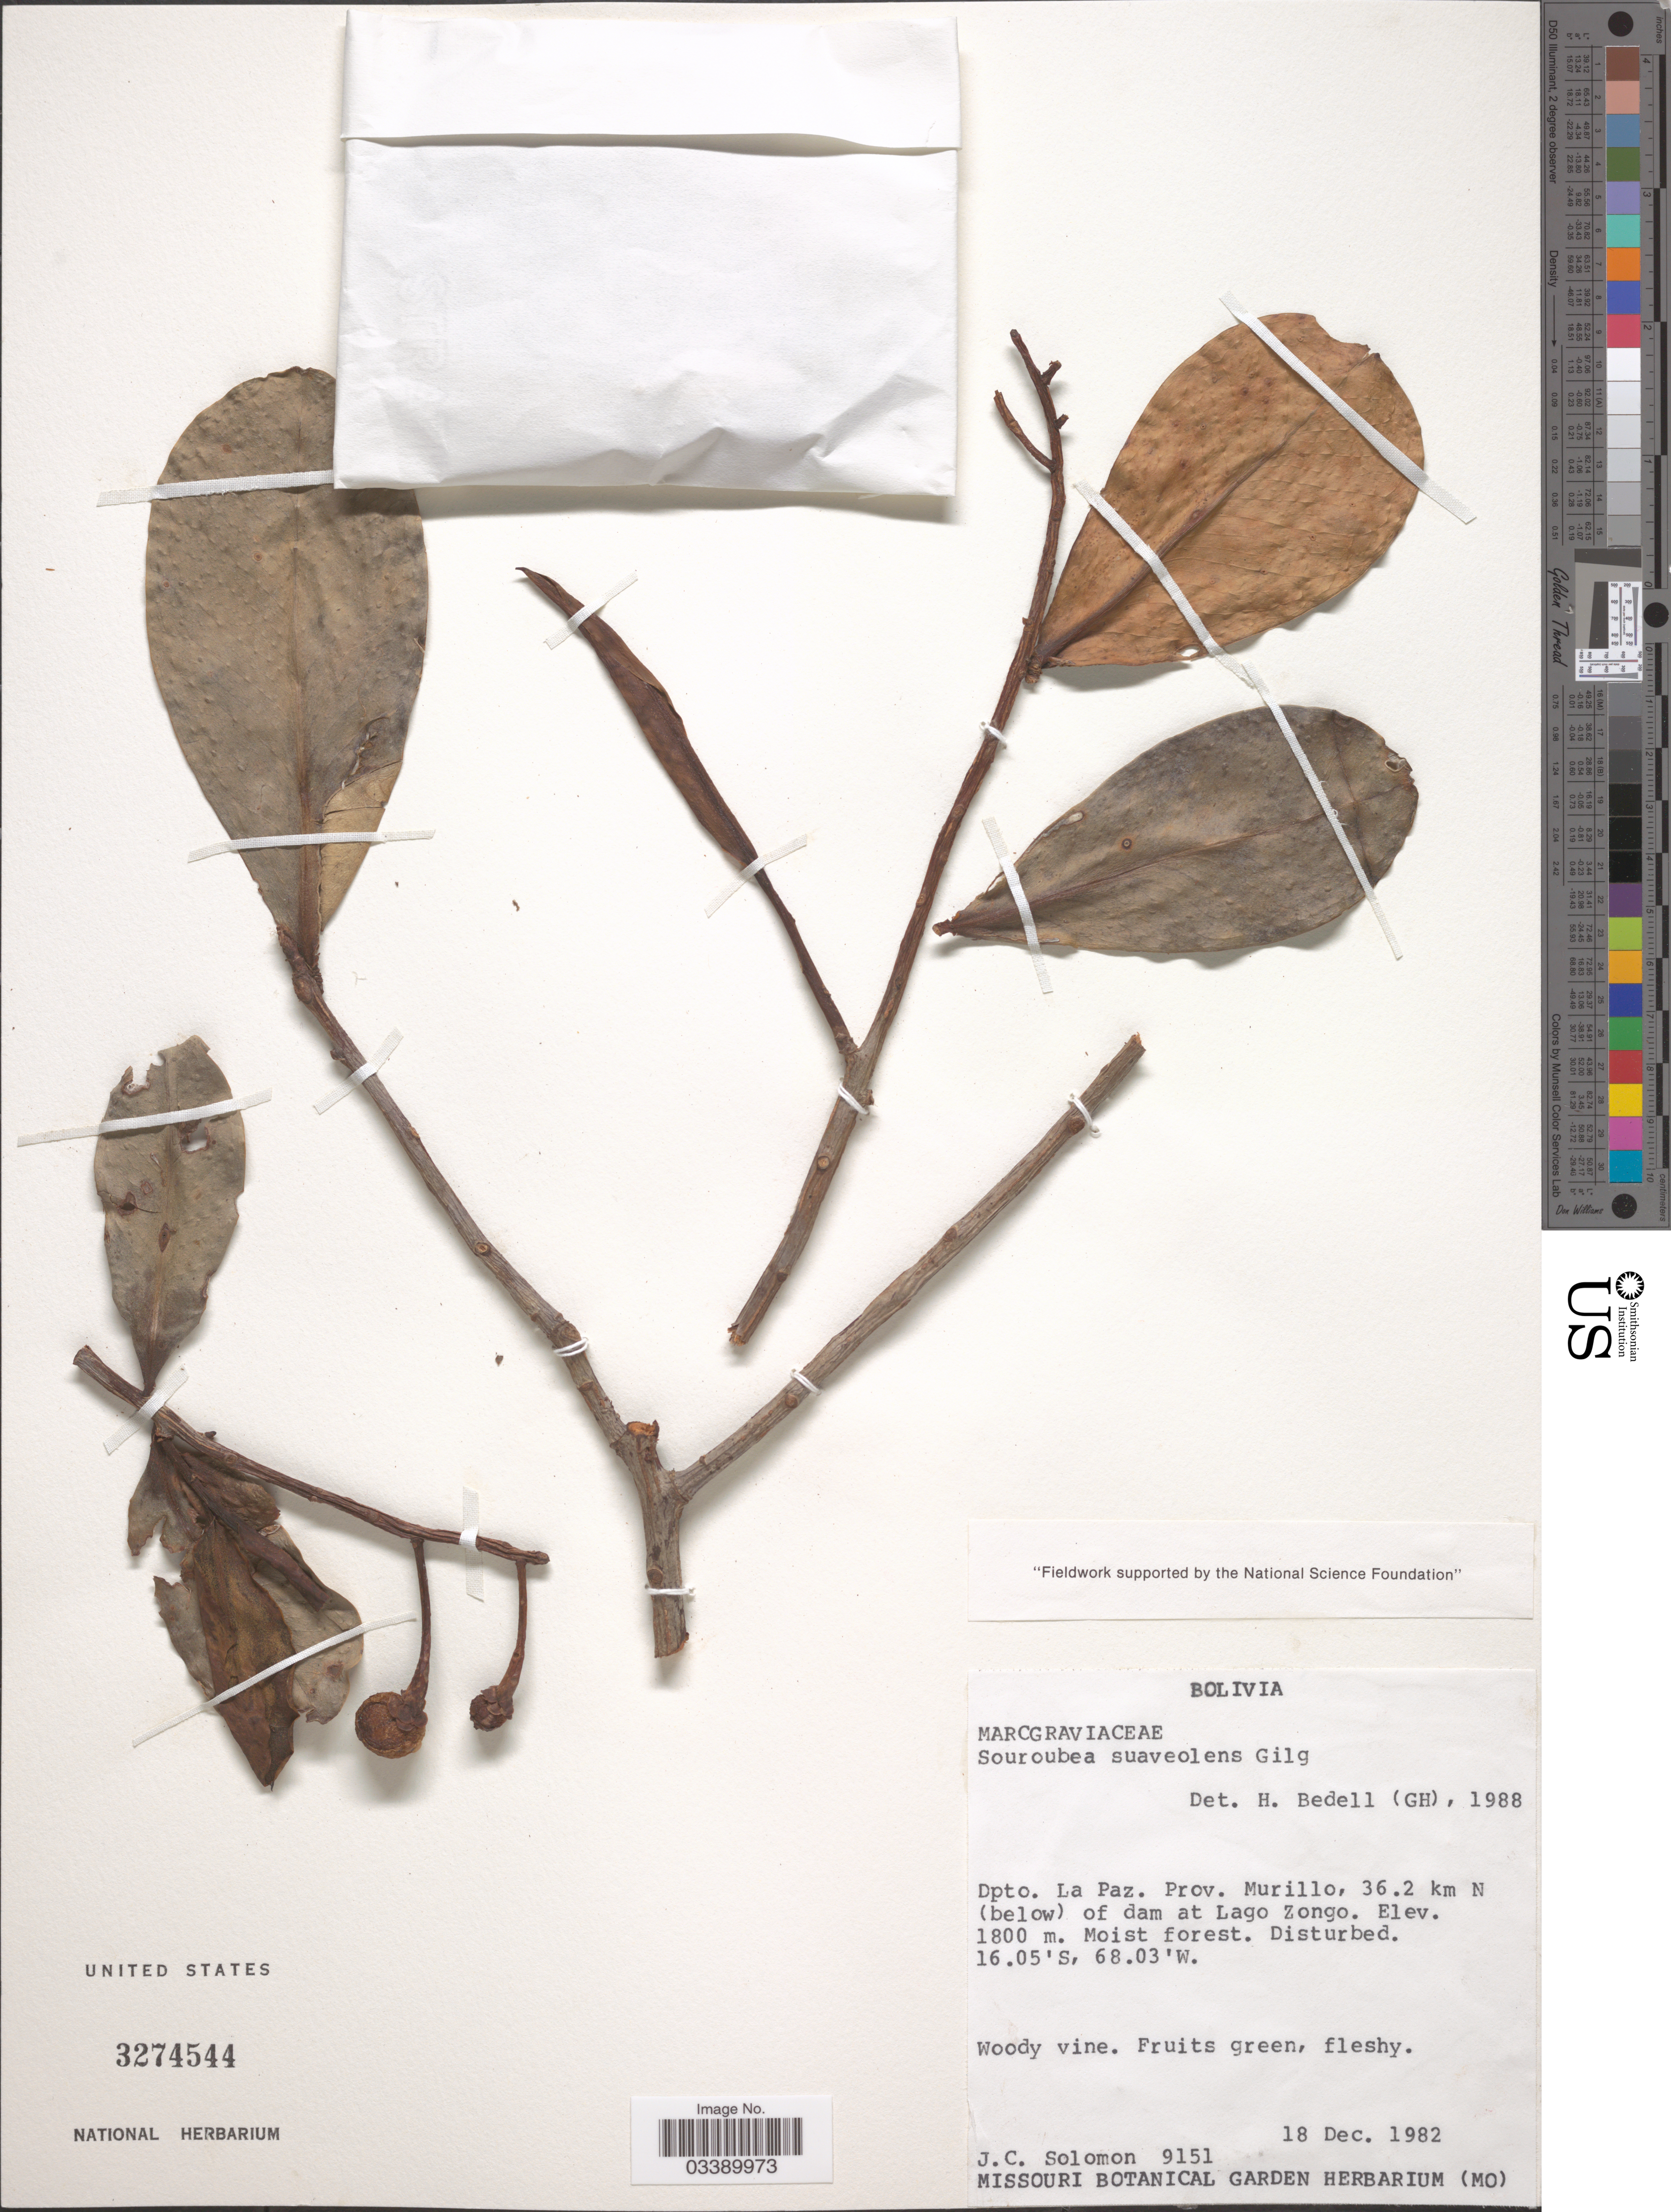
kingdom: Plantae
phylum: Tracheophyta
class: Magnoliopsida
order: Ericales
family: Marcgraviaceae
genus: Souroubea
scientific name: Souroubea suaveolens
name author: Gilg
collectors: J. C. Solomon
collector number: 9151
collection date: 1982-12-18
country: Bolivia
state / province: La Paz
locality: Dpto. La Paz, Prov. Murillo, 36.2 km N (below) of dam at Lago Zongo.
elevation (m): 1800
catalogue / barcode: US 3274544